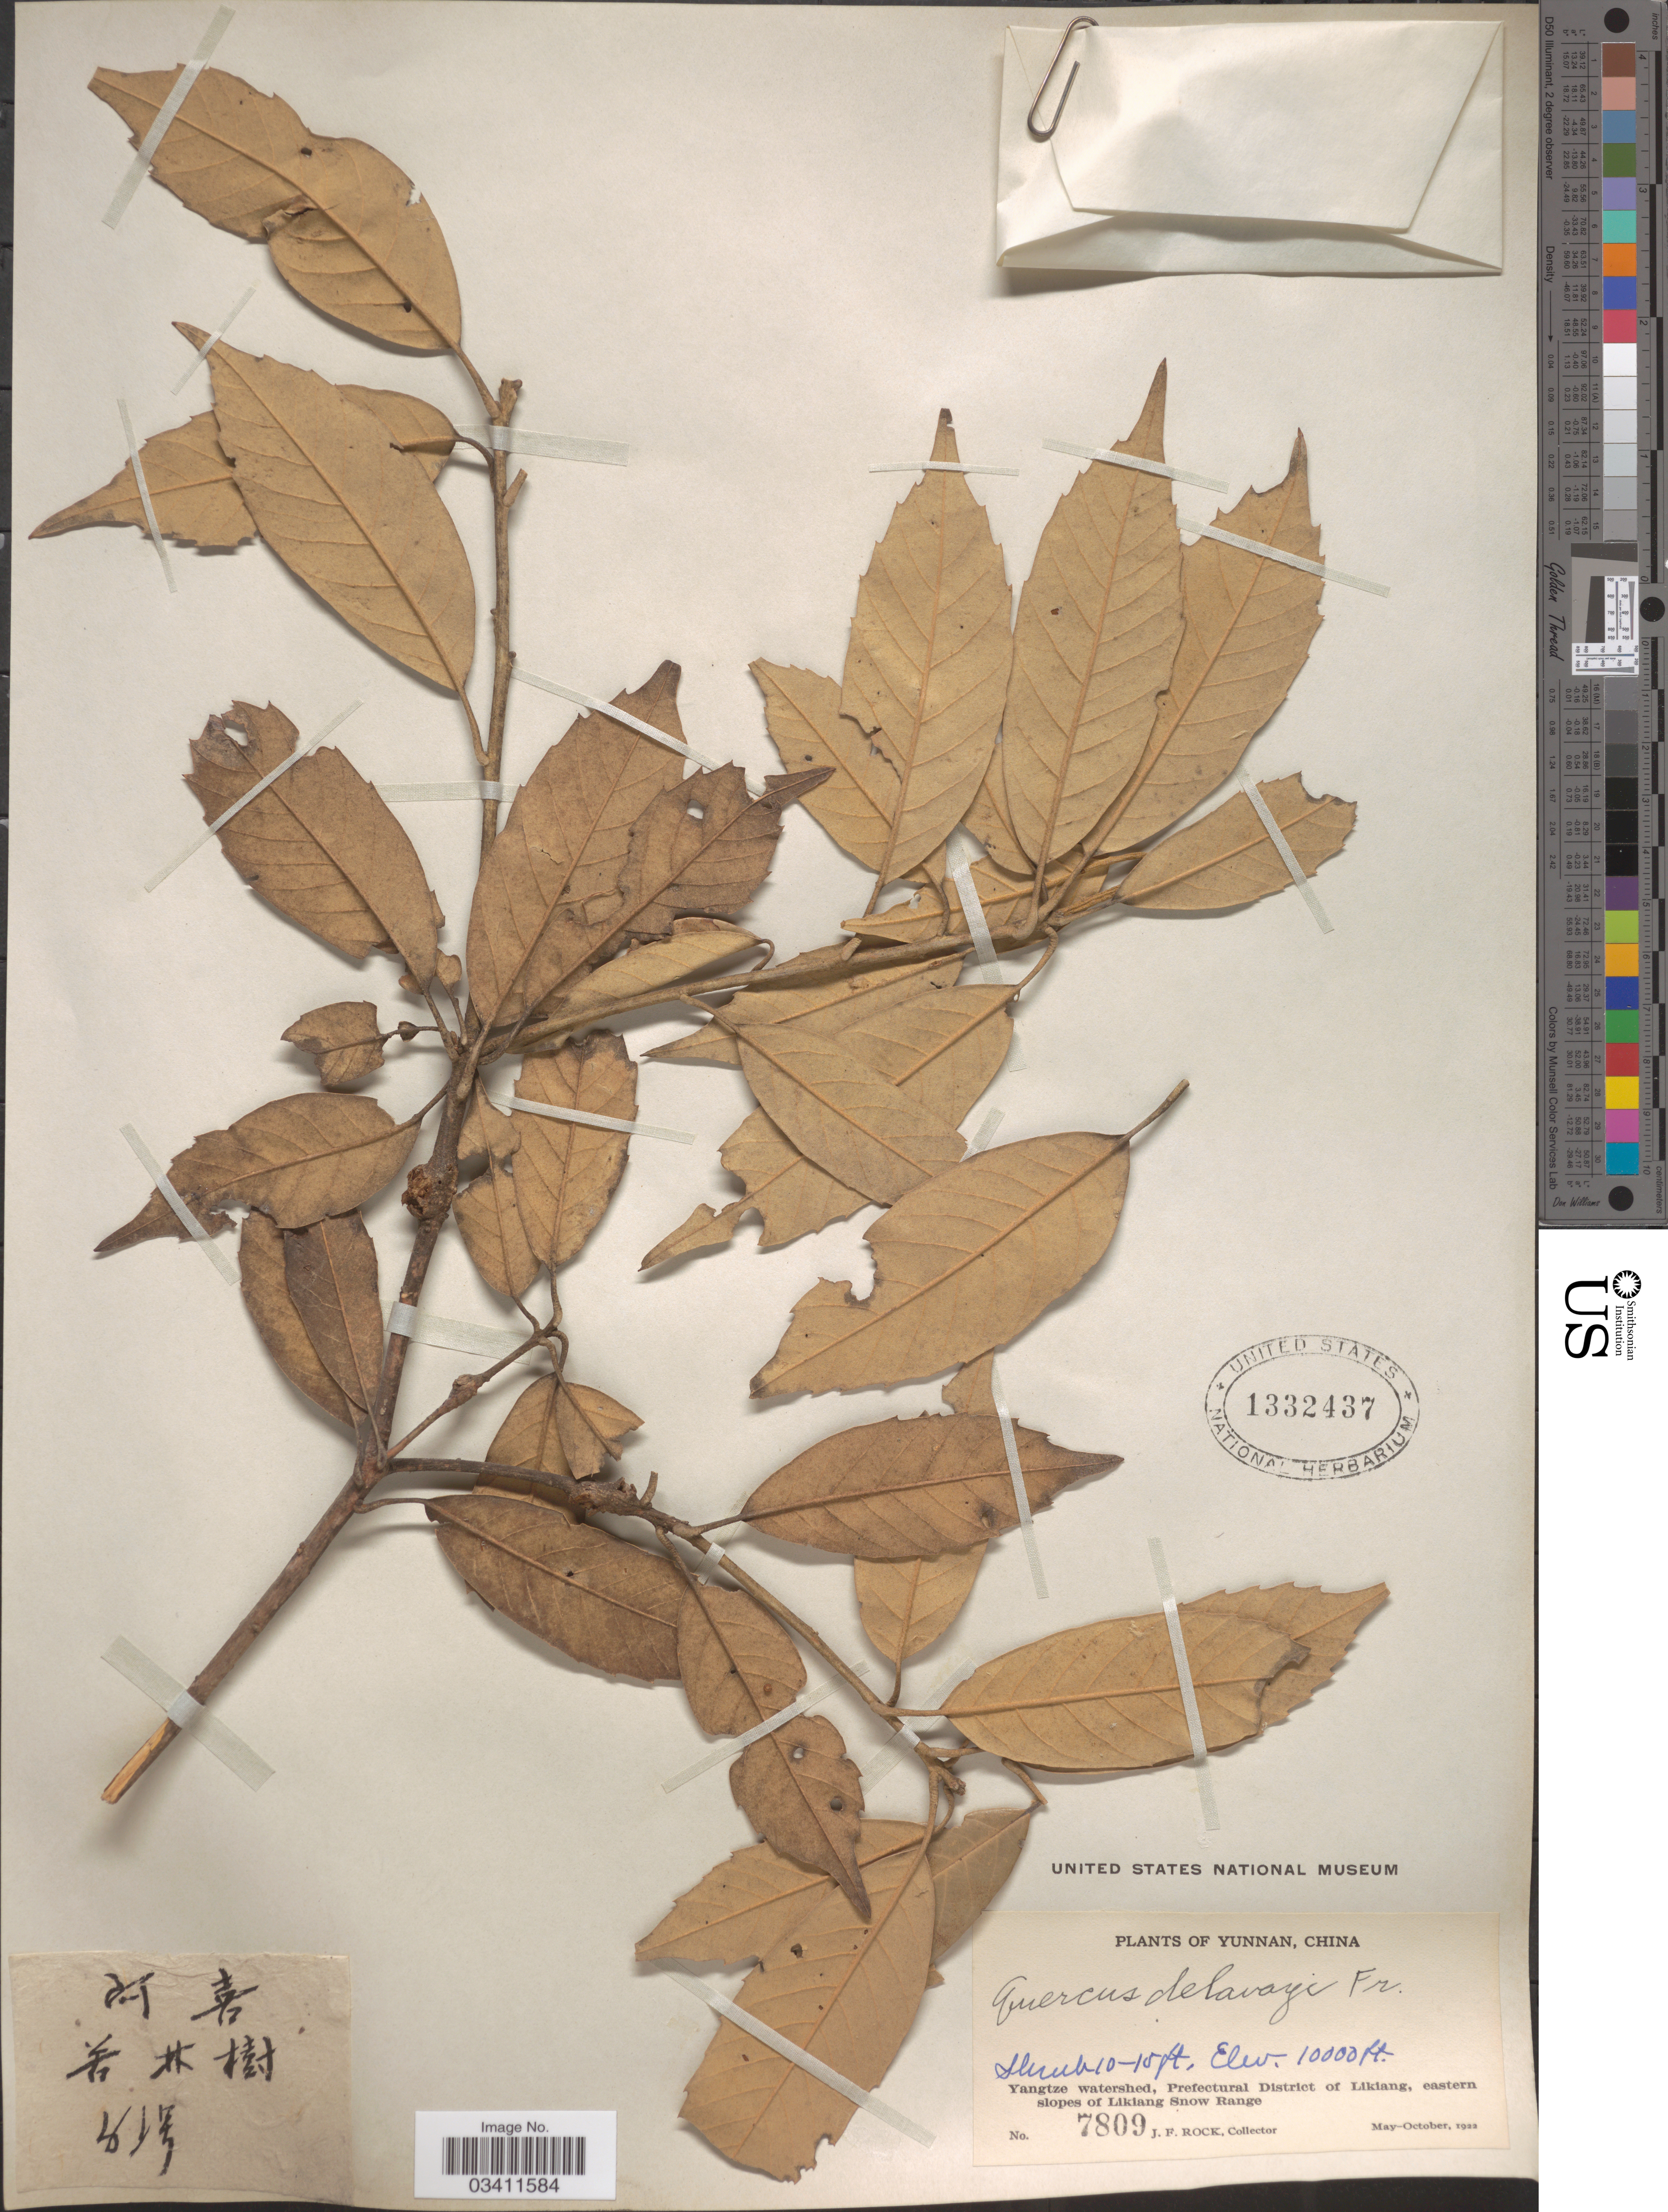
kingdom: Plantae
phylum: Tracheophyta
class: Magnoliopsida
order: Fagales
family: Fagaceae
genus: Quercus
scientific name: Quercus delavayi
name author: Franch.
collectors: J. Rock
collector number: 7809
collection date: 1922-05/1922-10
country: China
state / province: Yunnan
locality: Yangtze watershed, Prefectural District of Likiang, eastern slopes of Likiang Snow Range.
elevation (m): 3048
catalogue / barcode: US 1332437